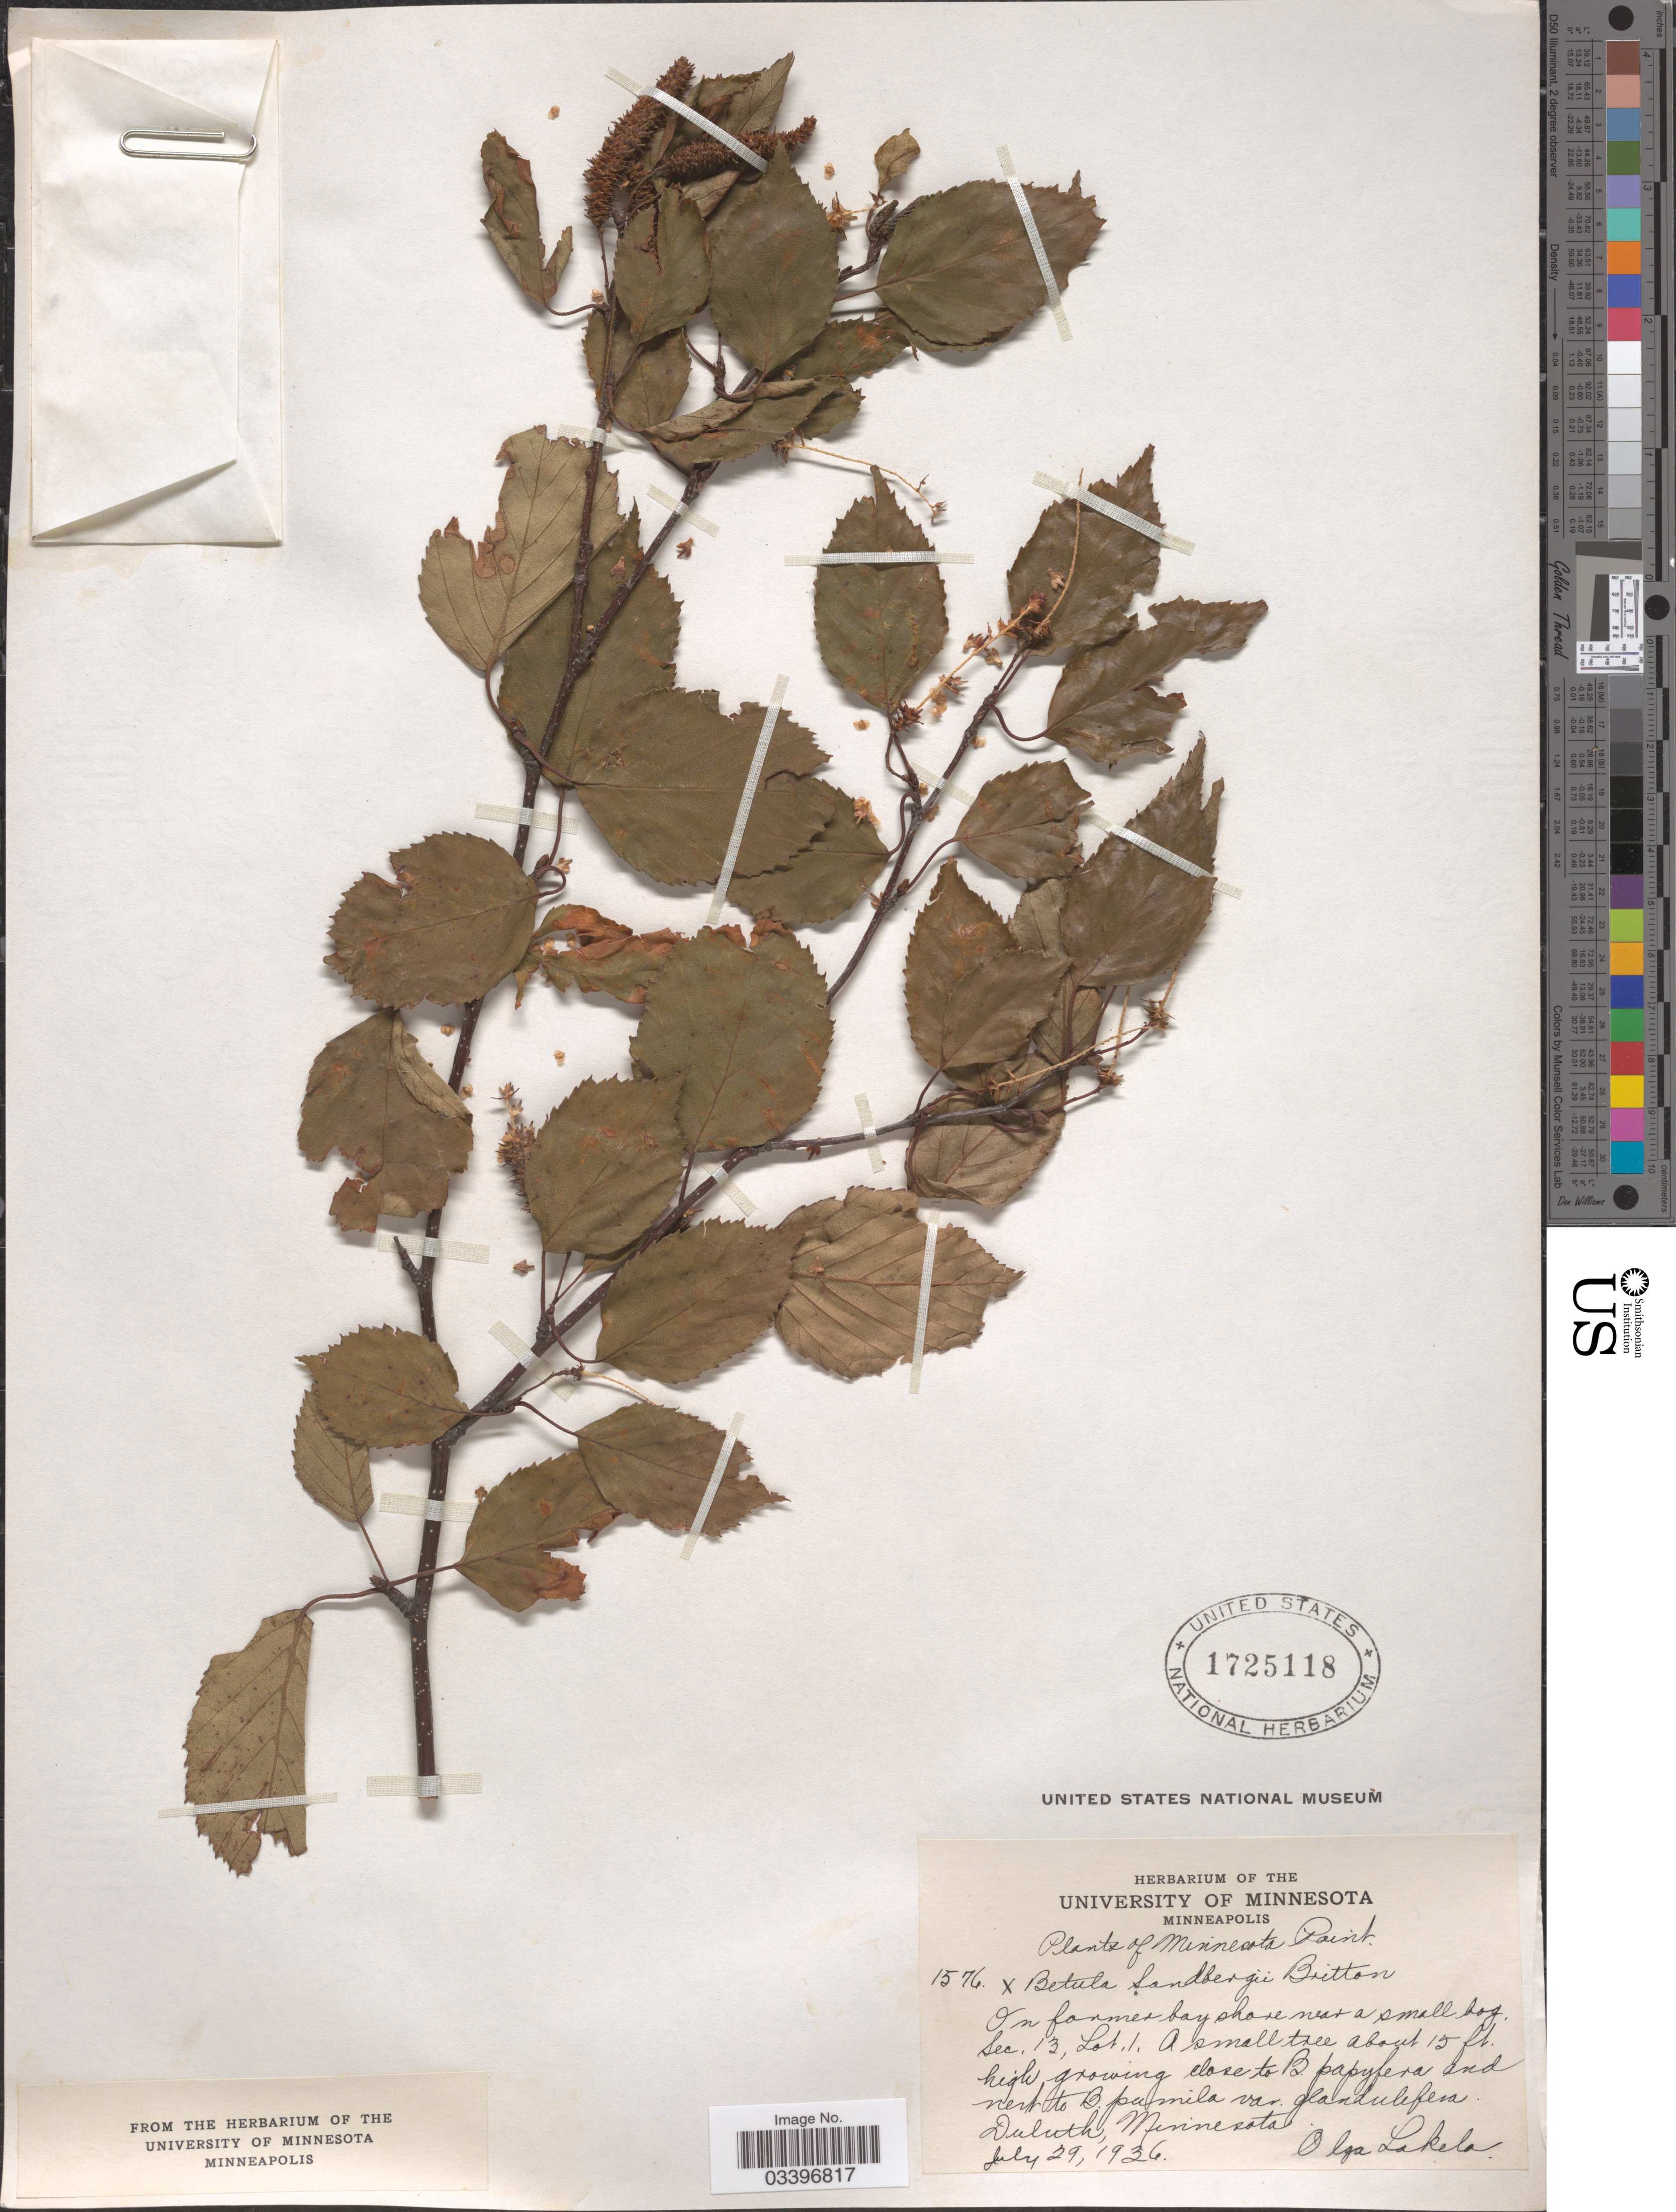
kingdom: Plantae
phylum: Tracheophyta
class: Magnoliopsida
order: Fagales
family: Betulaceae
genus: Betula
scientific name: Betula x sandbergii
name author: Britton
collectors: O. K. Lakela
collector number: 1576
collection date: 1926-07-29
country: United States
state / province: Minnesota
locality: Minnesota Point. Duluth.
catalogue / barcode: US 1725118